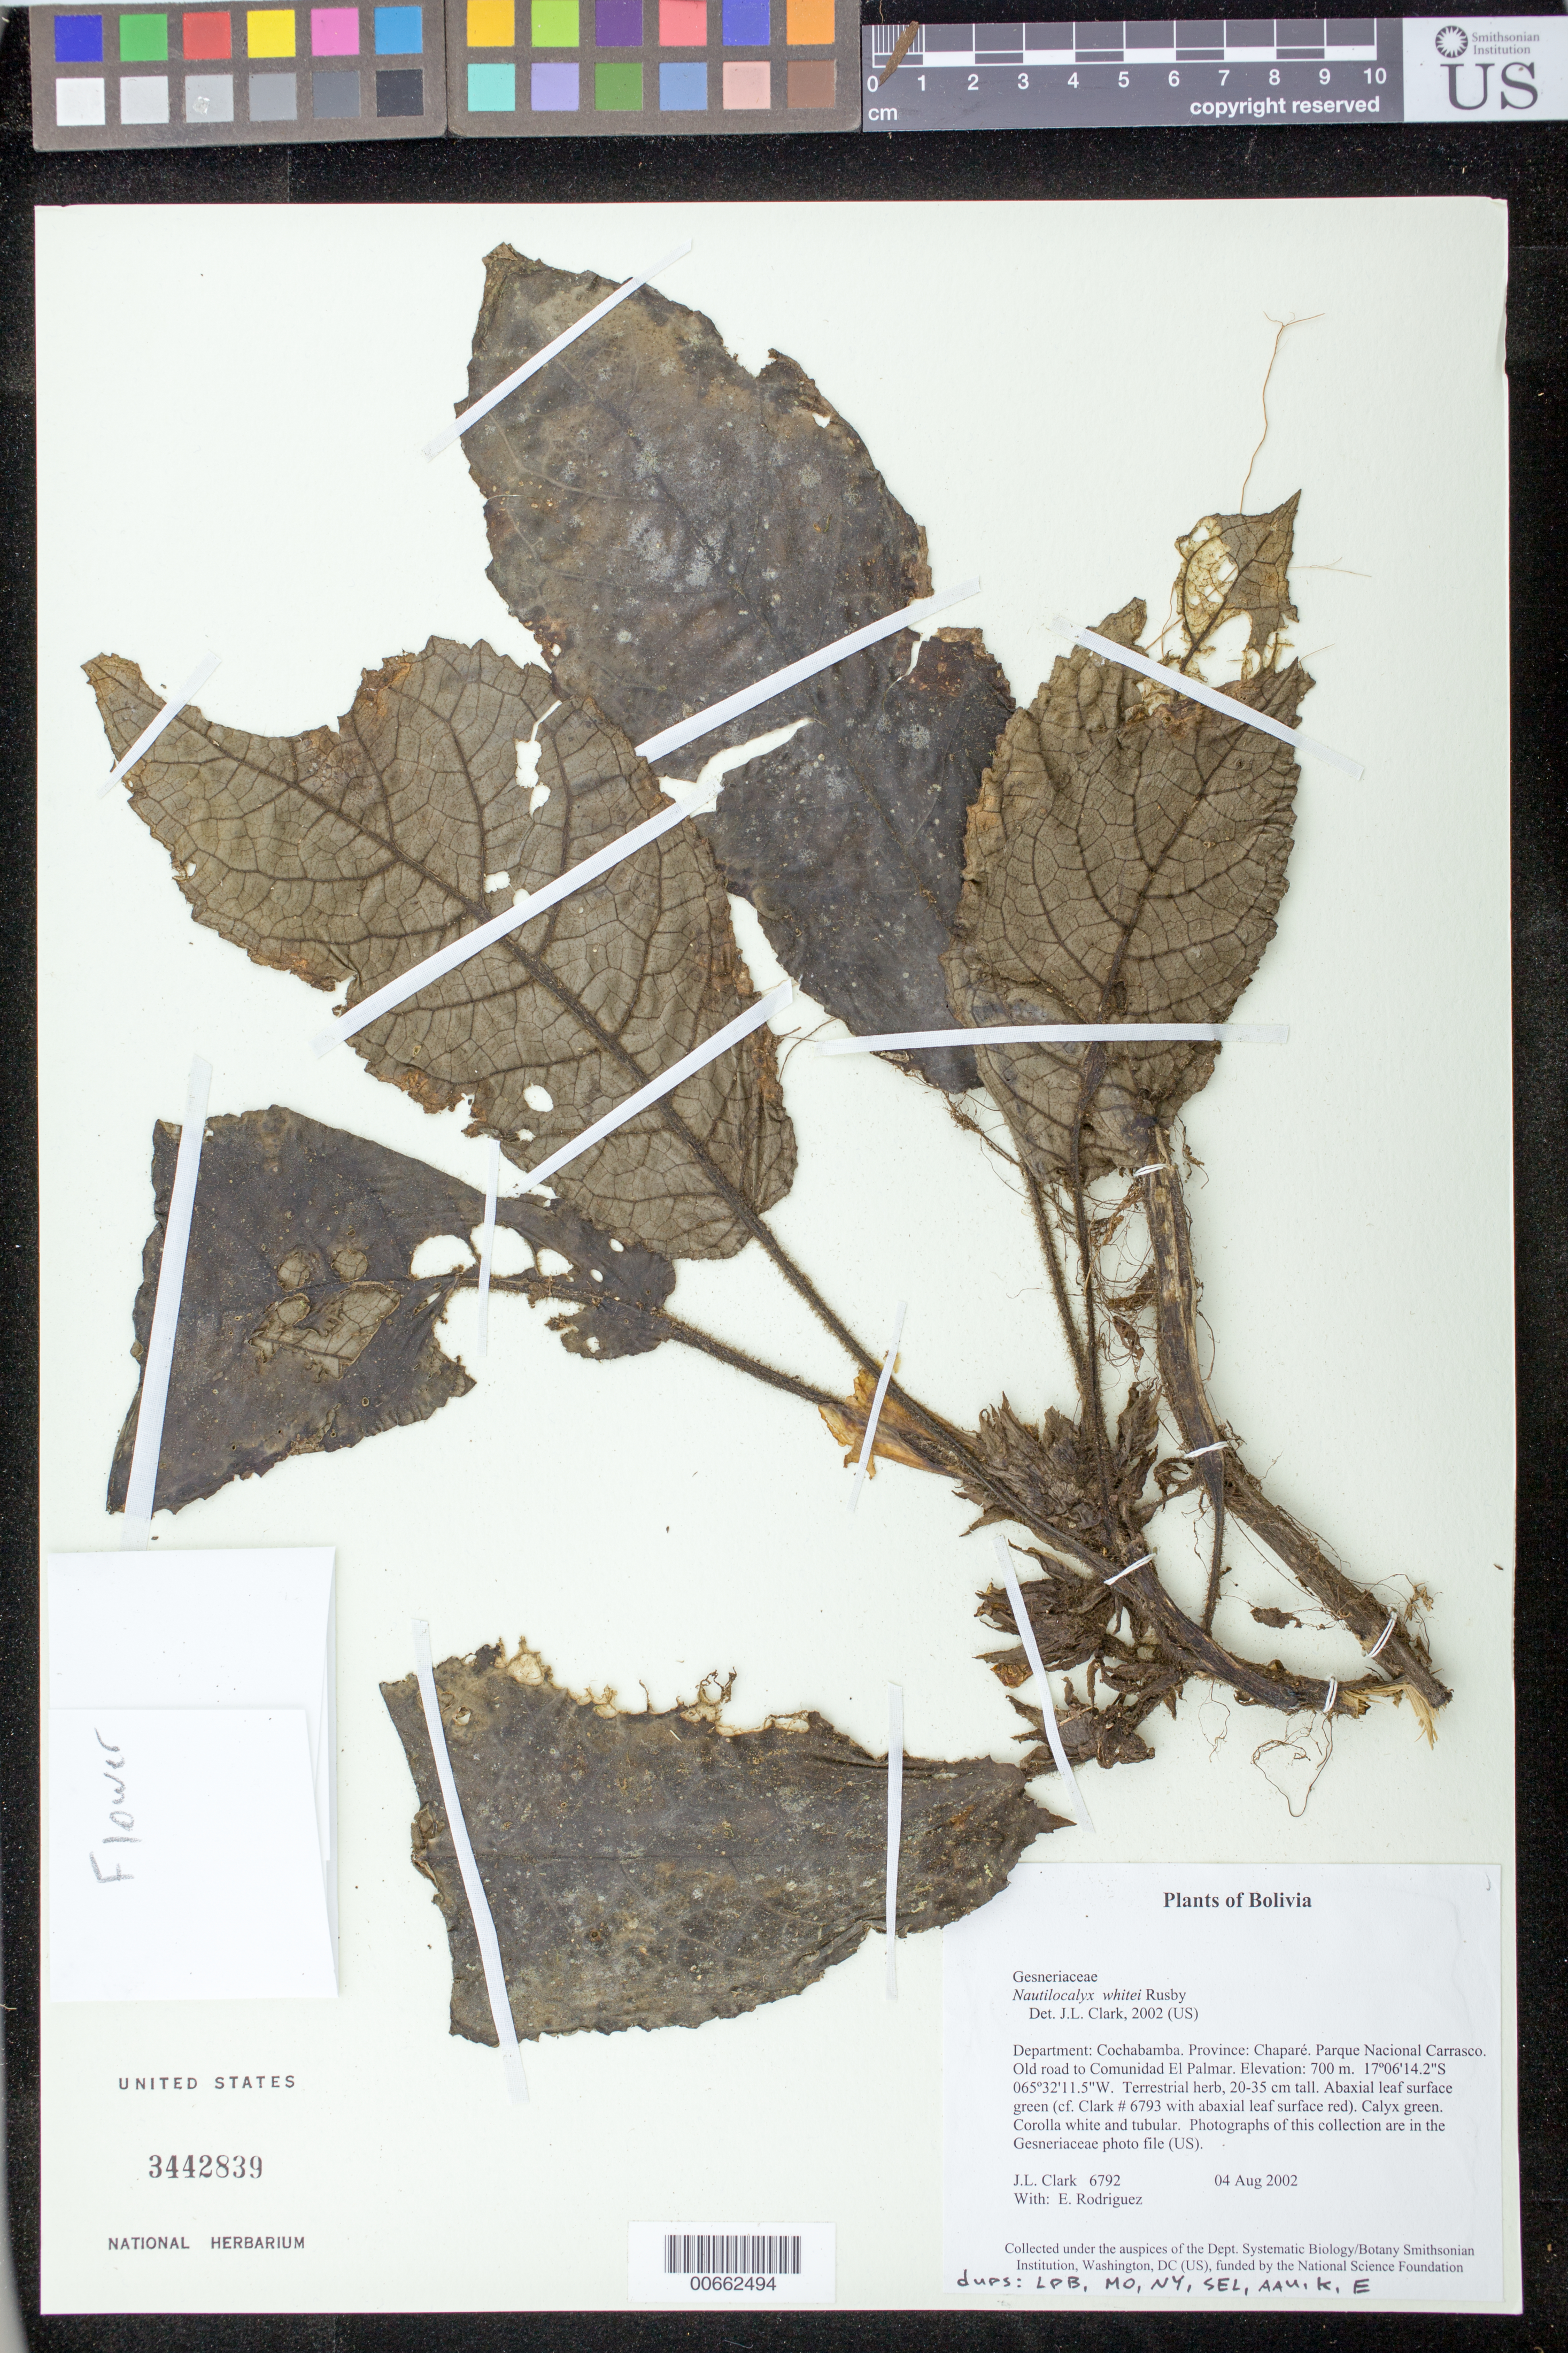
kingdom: Plantae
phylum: Tracheophyta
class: Magnoliopsida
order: Lamiales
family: Gesneriaceae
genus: Nautilocalyx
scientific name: Nautilocalyx whitei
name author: Rusby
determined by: Clark, J. L., (SEL), The Marie Selby Botanical Garden (UNITED STATES)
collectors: J. L. Clark & E. Rodriguez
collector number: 6792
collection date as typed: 04 Aug 2002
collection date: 2002-08-04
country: Bolivia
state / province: Cochabamba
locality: Chaparé, Parque Nacional Carrasco. Old road to Comunidad El Palmar.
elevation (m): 700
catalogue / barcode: US 3442839